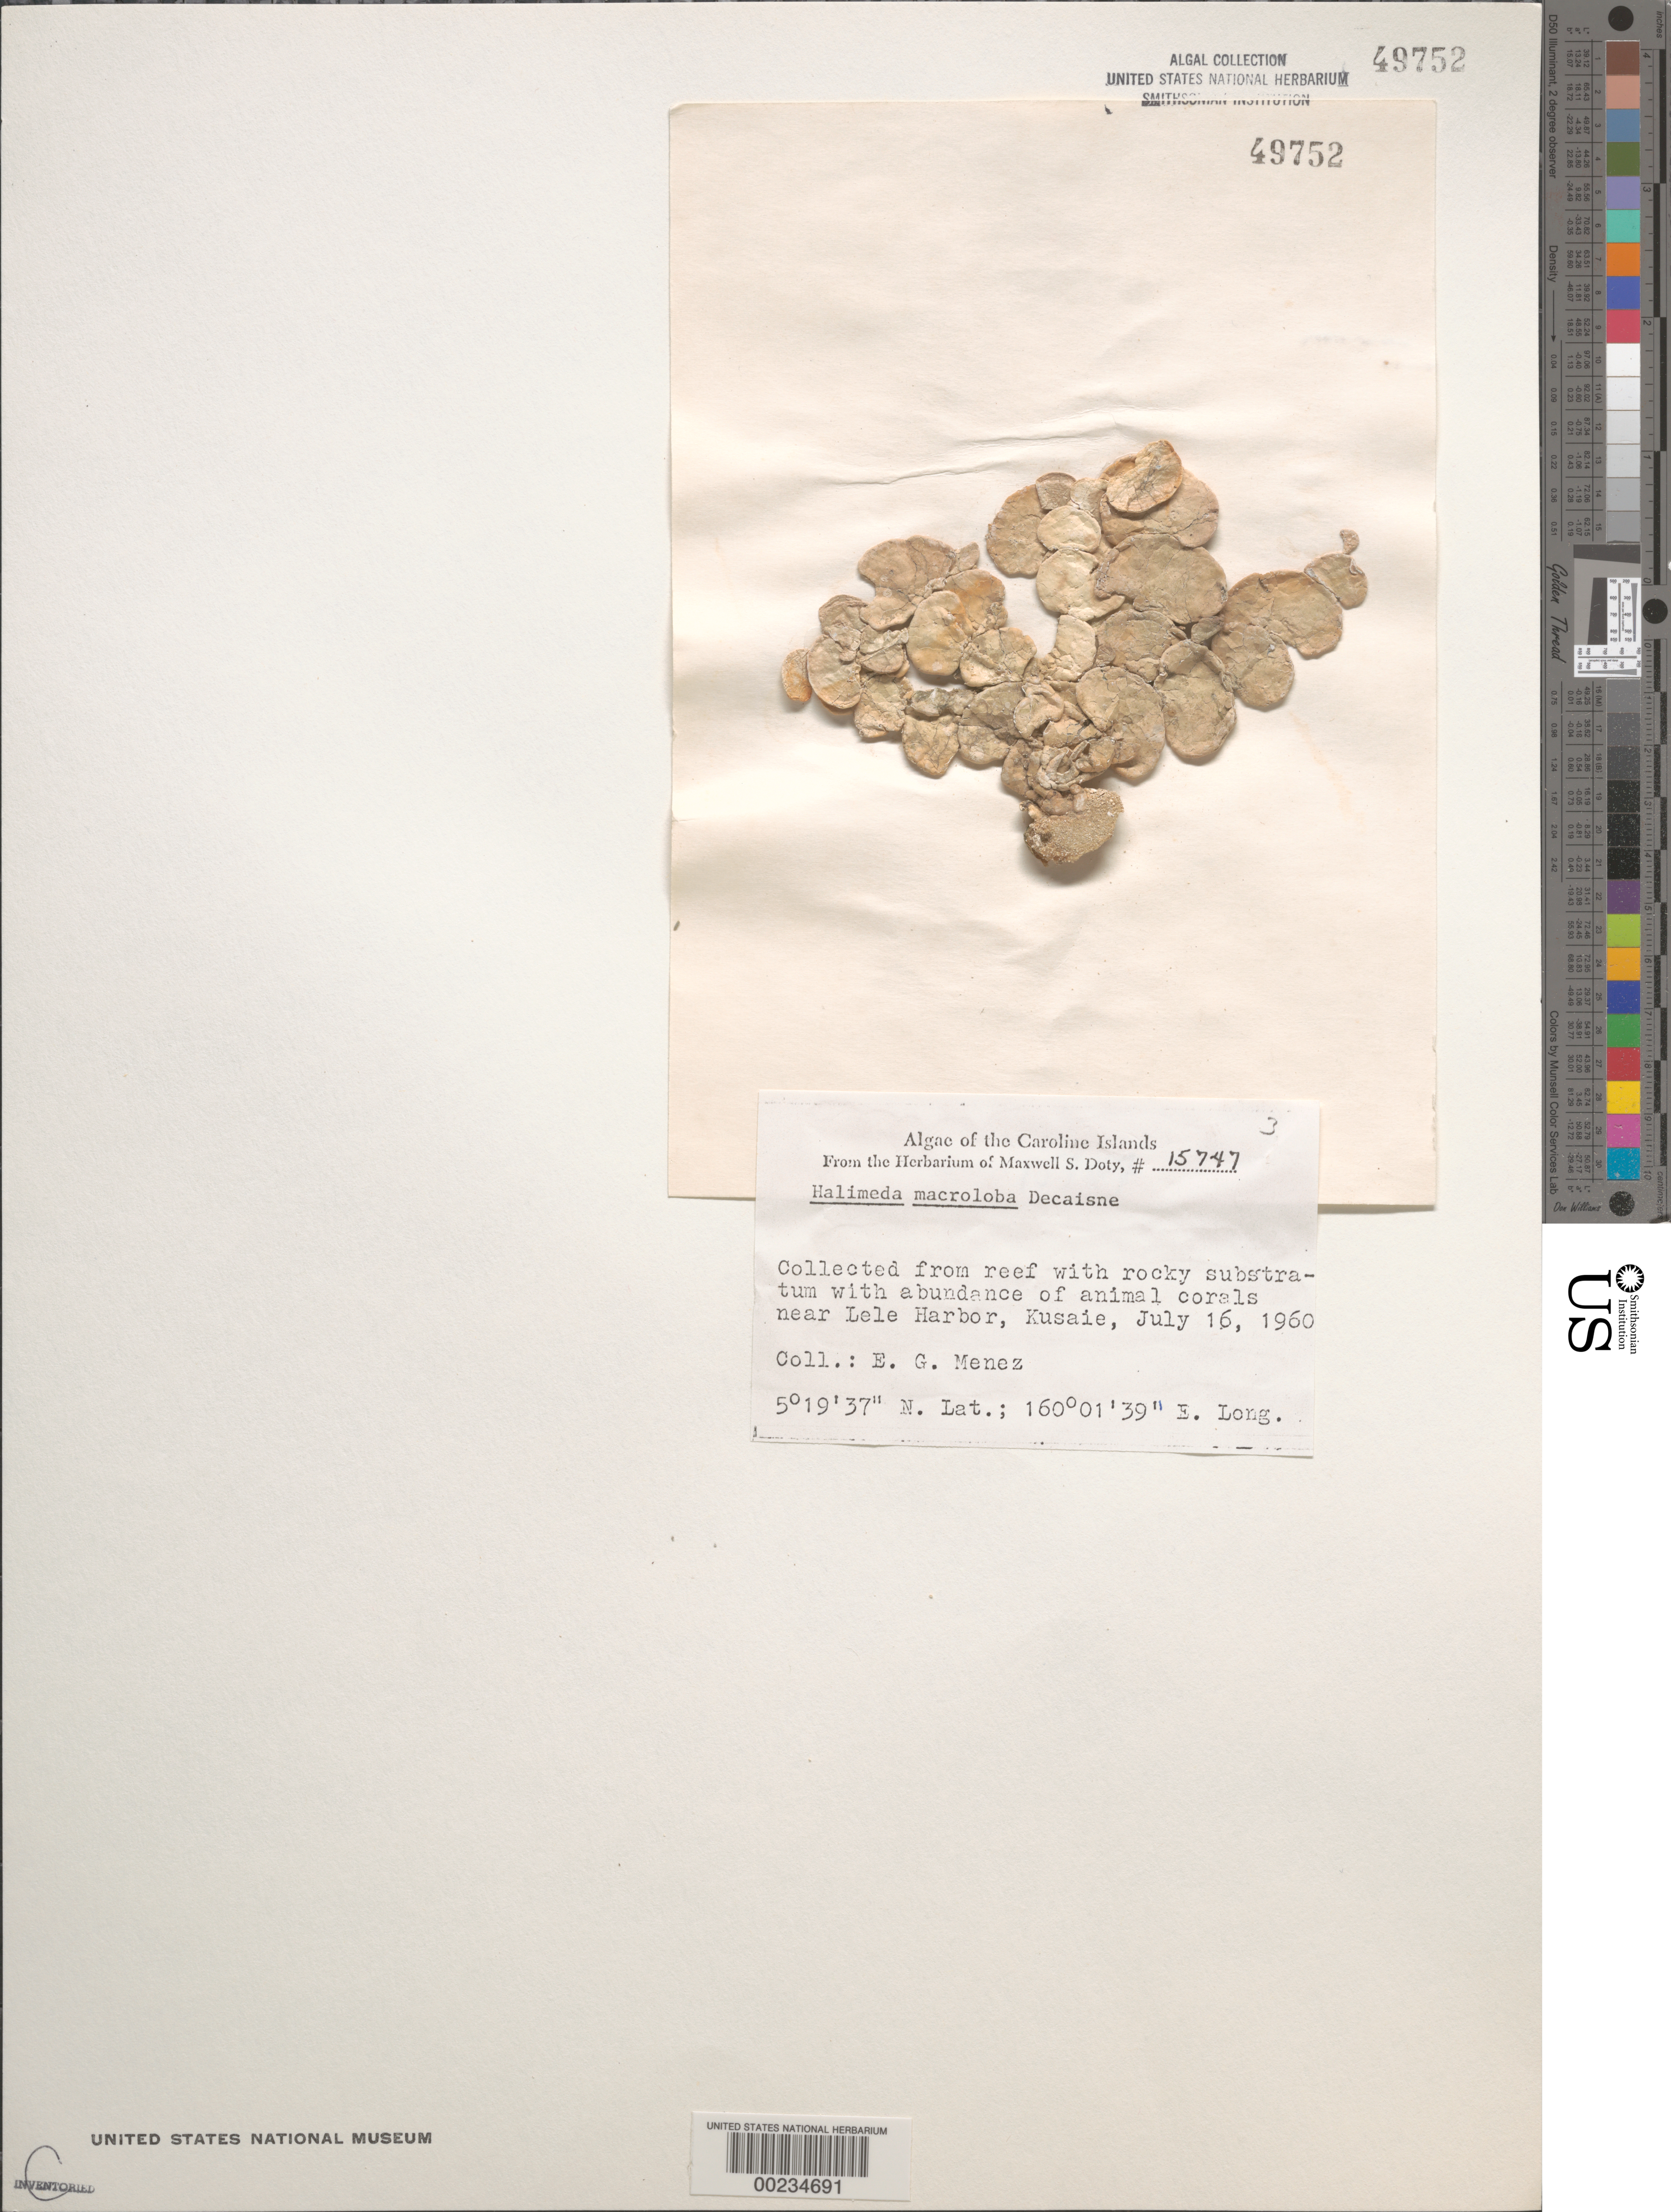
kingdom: Plantae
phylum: Chlorophyta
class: Ulvophyceae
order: Bryopsidales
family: Halimedaceae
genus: Halimeda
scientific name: Halimeda macroloba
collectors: Meñez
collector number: MSD 15747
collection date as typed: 16 Jul 1960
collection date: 1960-07-16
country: Micronesia, Federated States of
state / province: Kosrae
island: Kosrae [Kusaie]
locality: Near Lele Harbor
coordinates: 5 19' 37" N. Lat., 160 01' 39" E. Long.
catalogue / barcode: US 49752